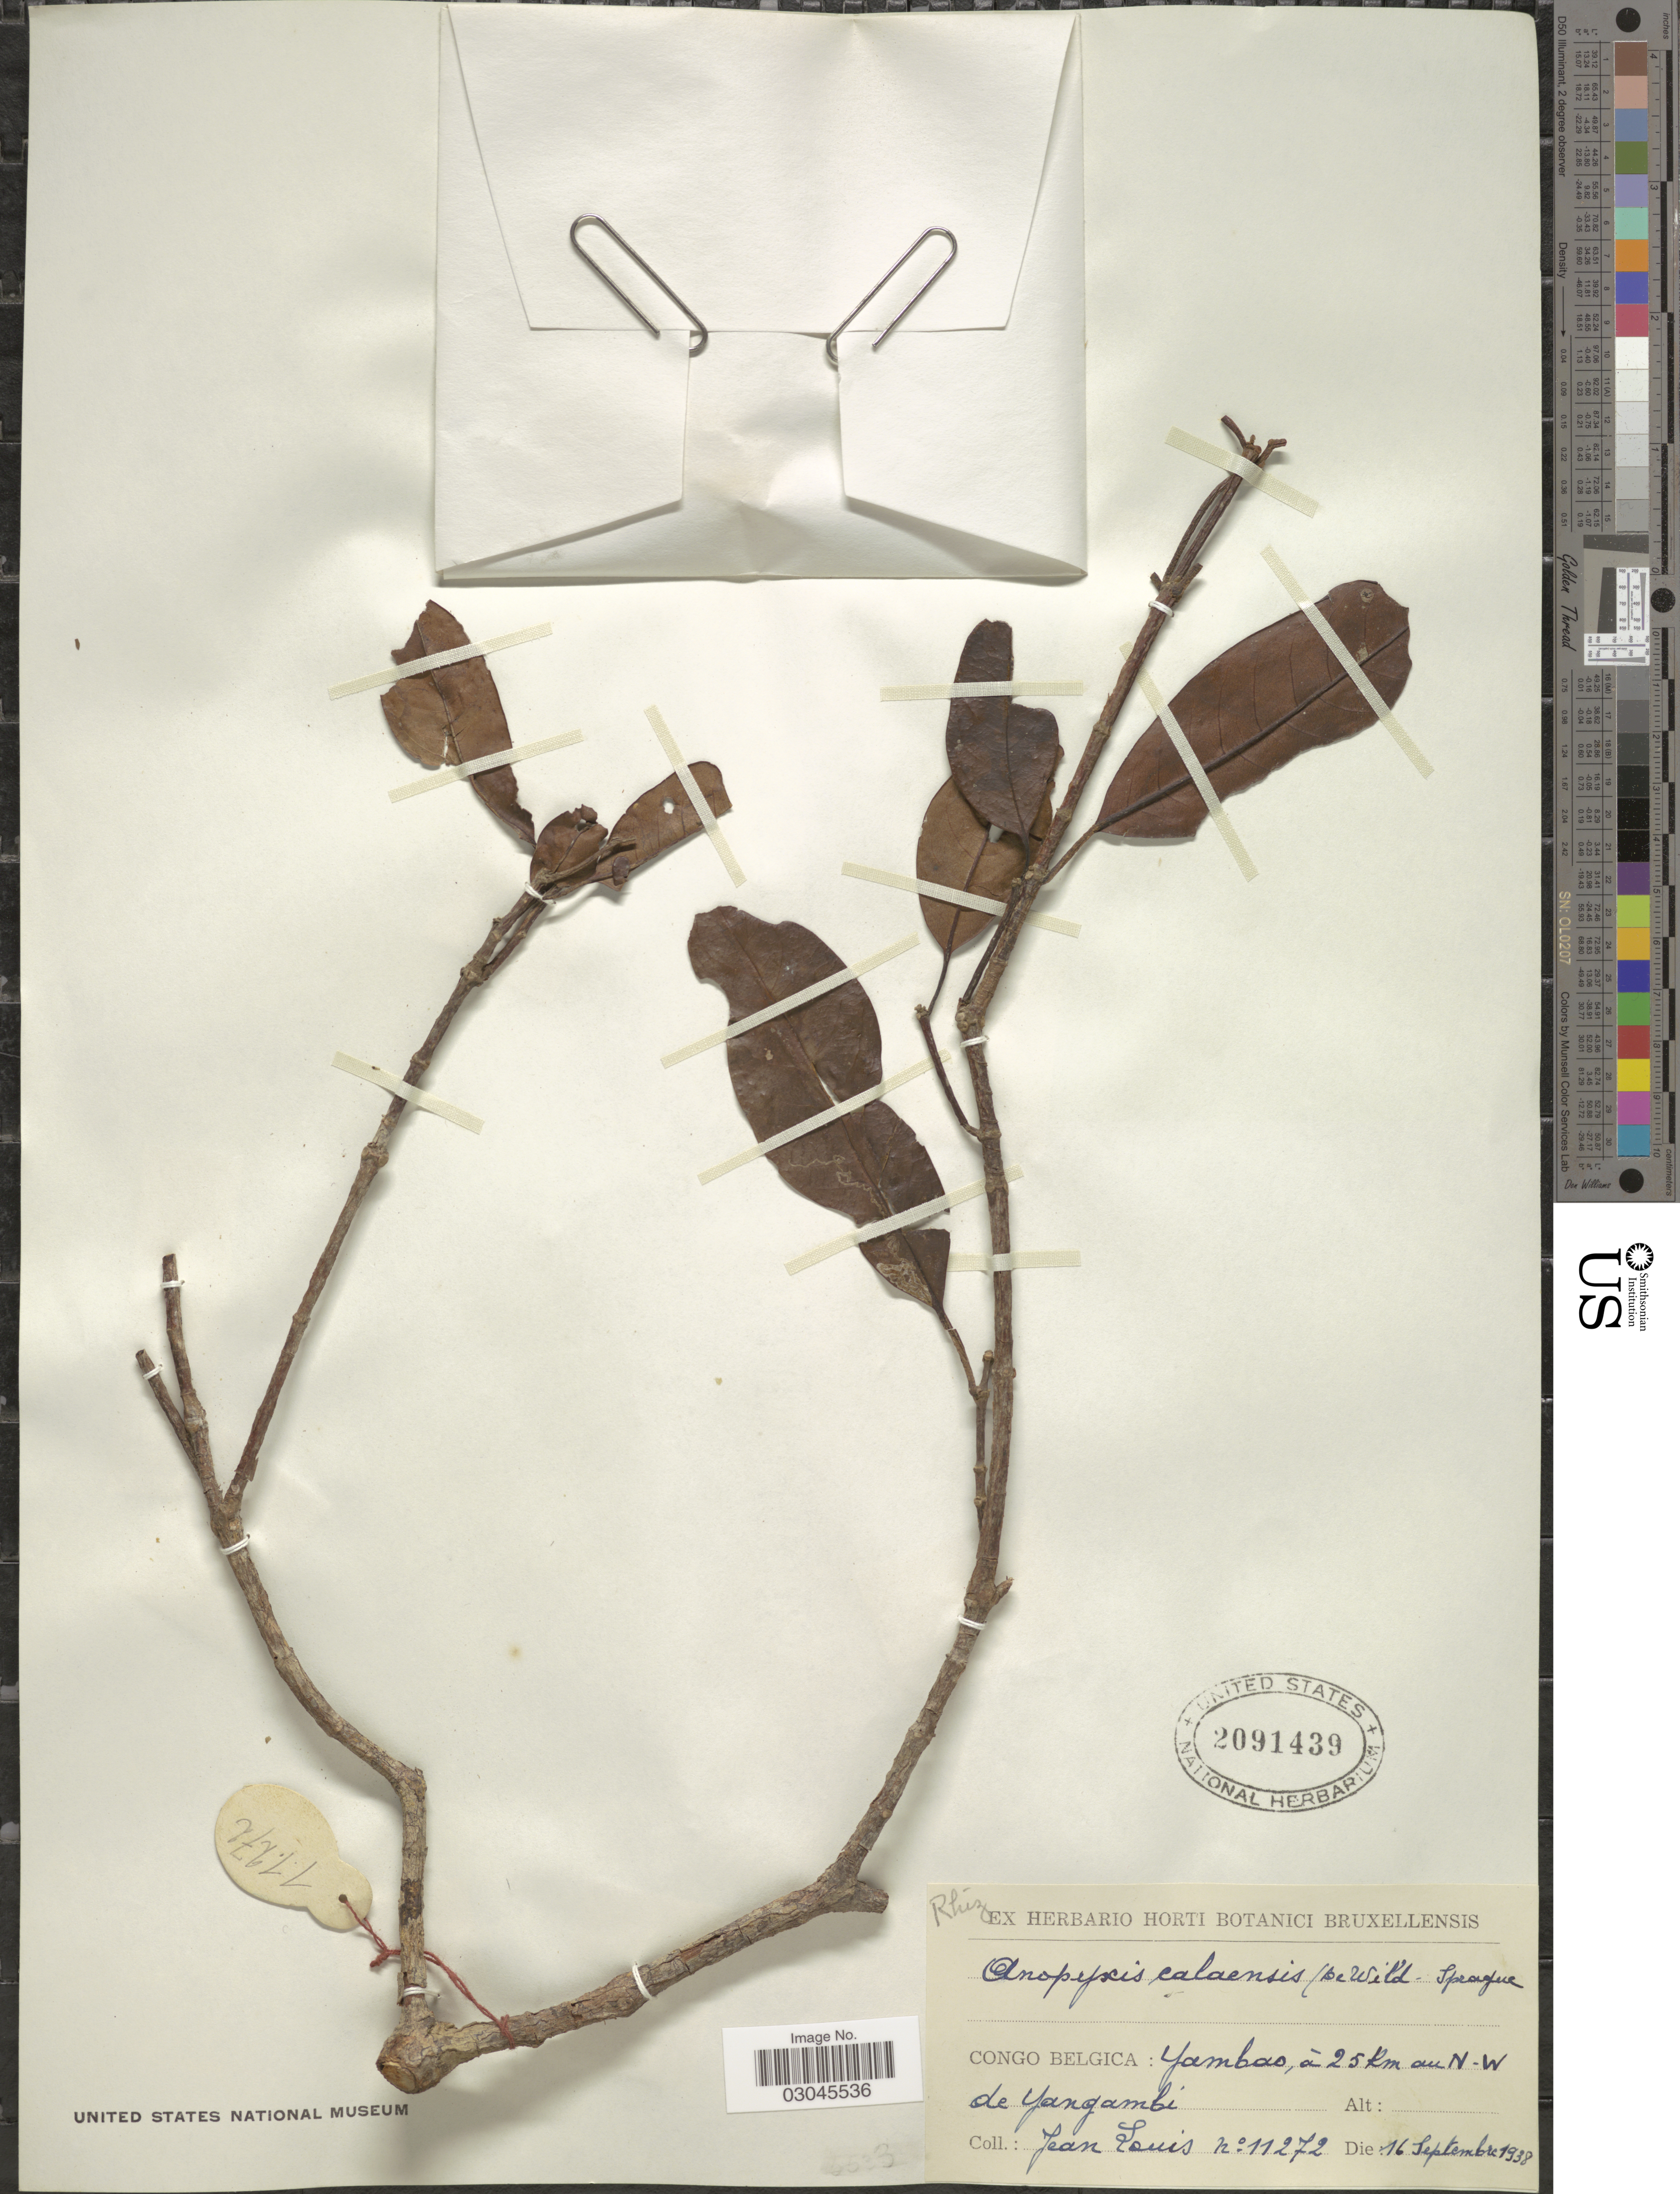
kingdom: Plantae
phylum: Tracheophyta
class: Magnoliopsida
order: Malpighiales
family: Rhizophoraceae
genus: Anopyxis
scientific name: Anopyxis ealaensis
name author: (De Wild.) Sprague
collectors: J. Louis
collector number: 11272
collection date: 1938-09-16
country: Congo, Democratic Republic of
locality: Congo Belgica: Yambas, á 25 Km au N.W. de Yangambi.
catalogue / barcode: US 2091439